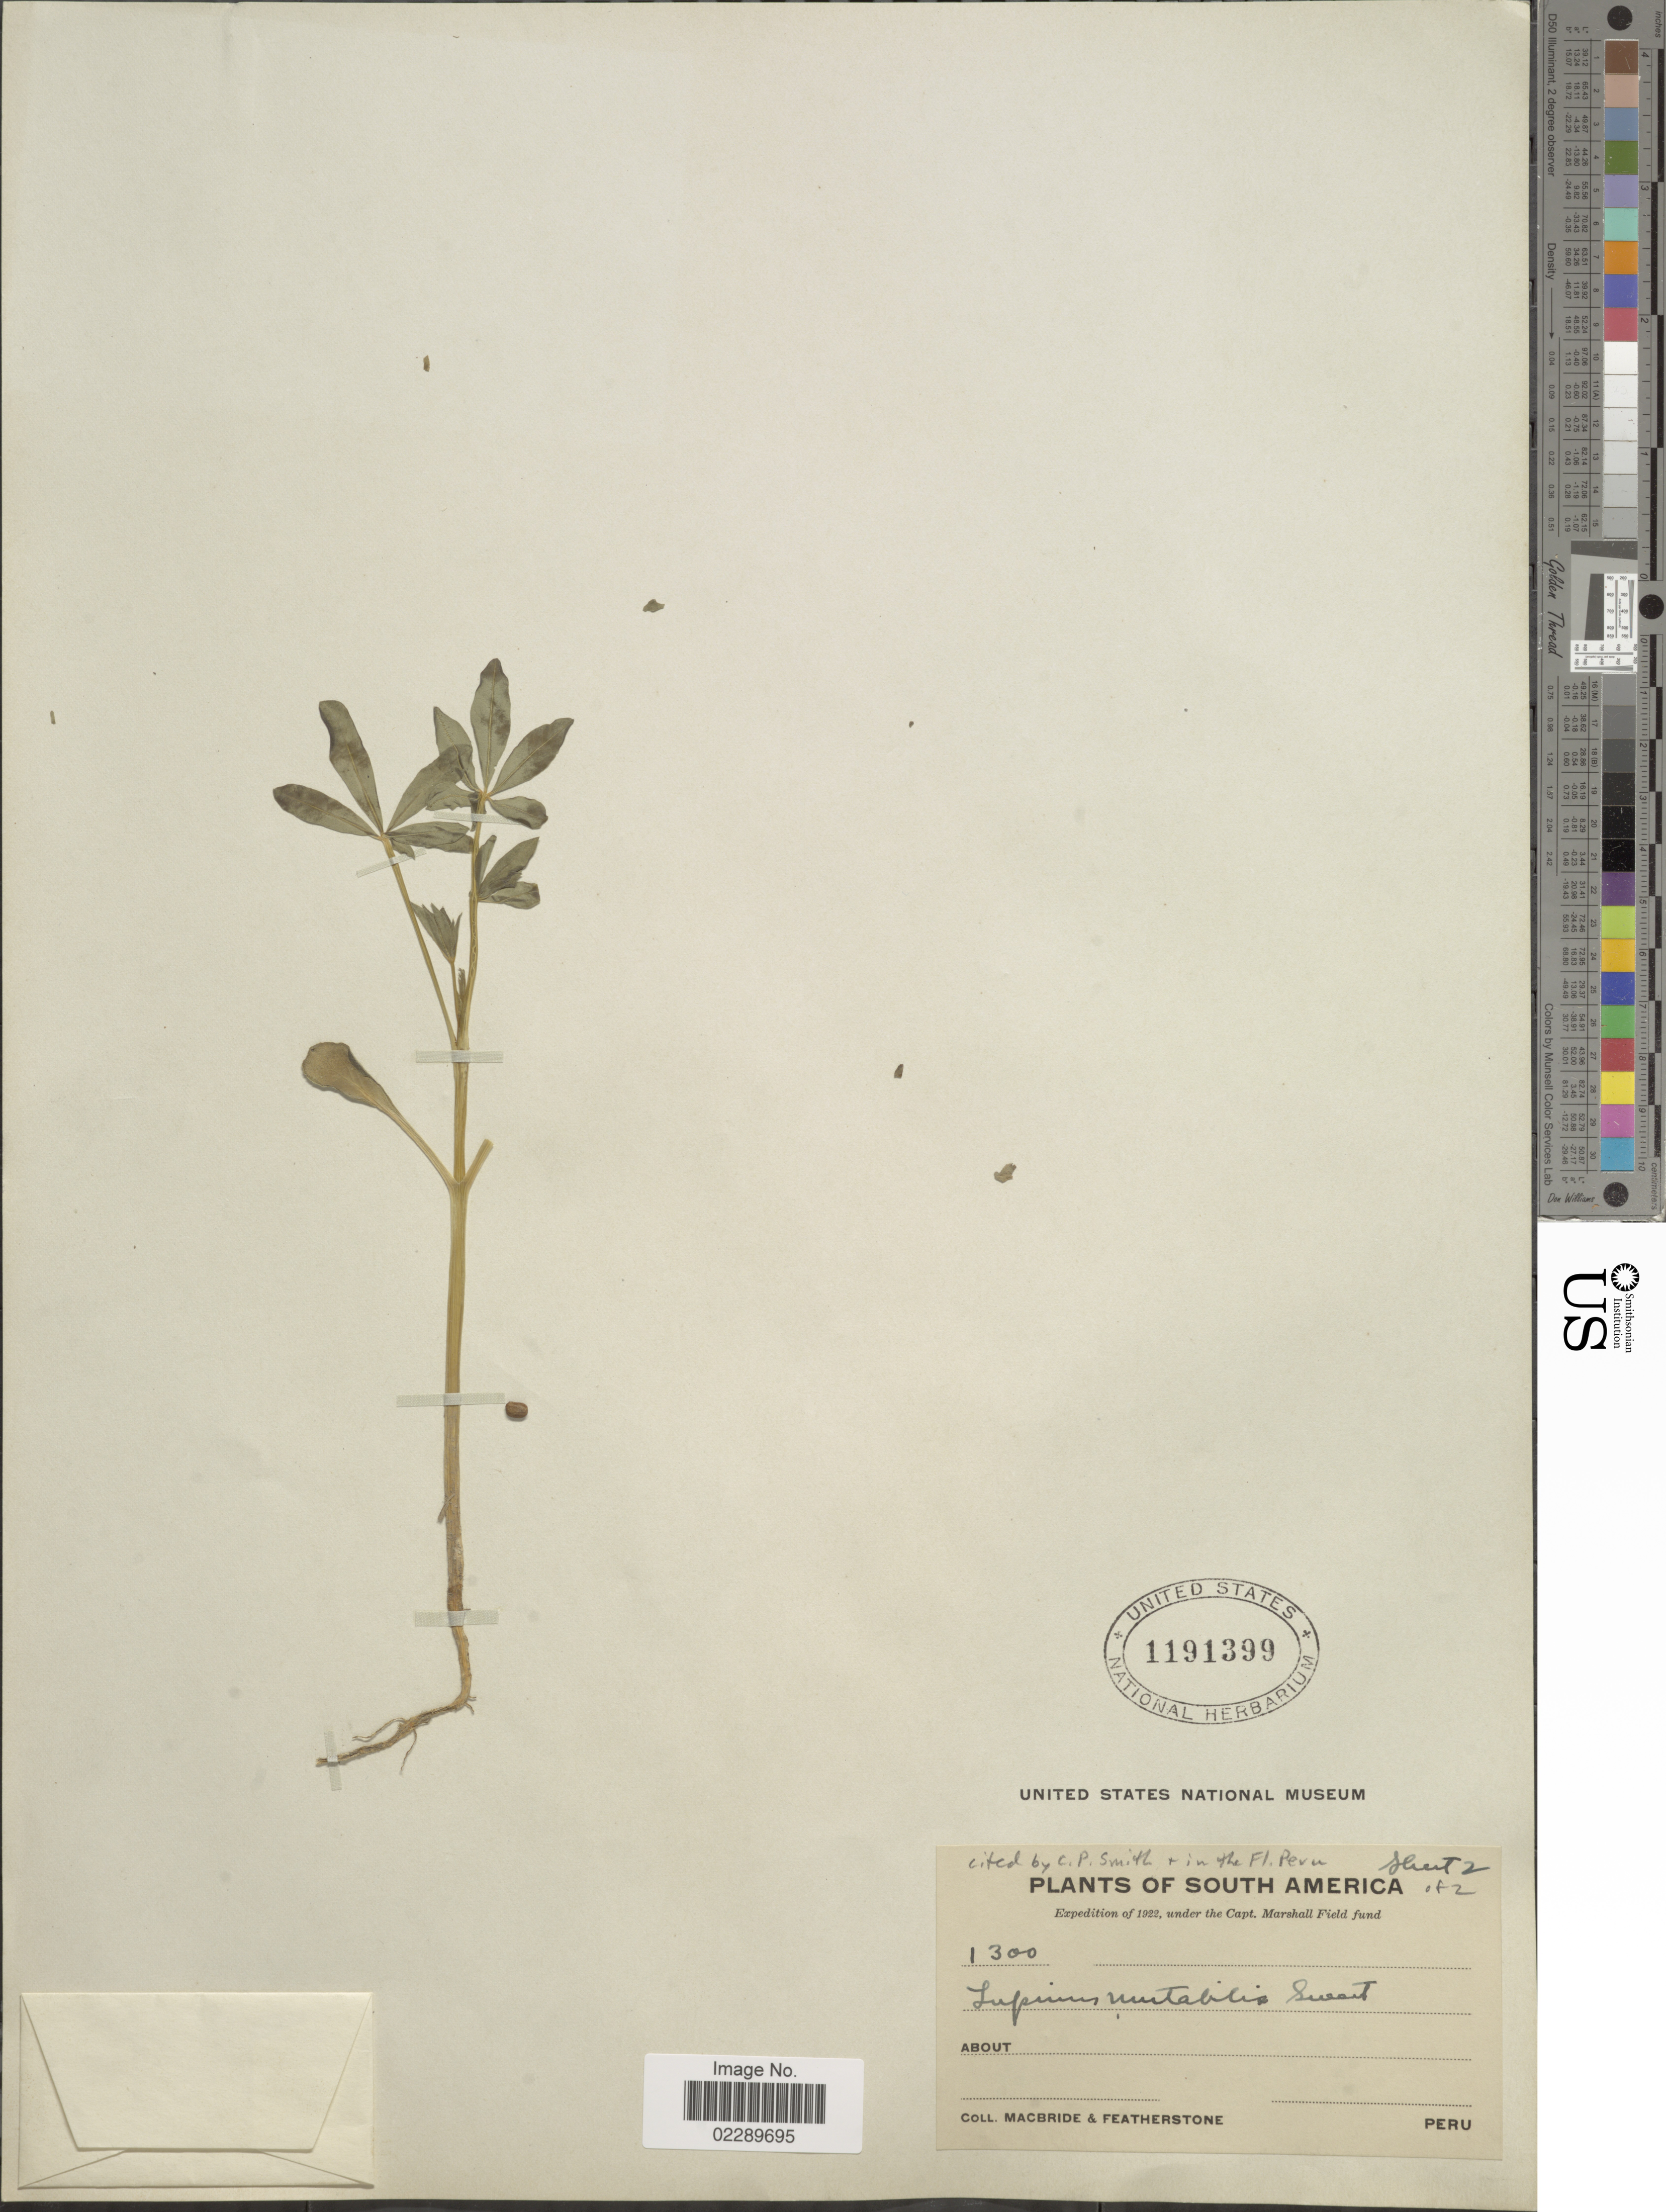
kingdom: Plantae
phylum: Tracheophyta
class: Magnoliopsida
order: Fabales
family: Fabaceae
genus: Lupinus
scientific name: Lupinus mutabilis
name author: Sweet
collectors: Macbride, -- & -. Featherstone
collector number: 1300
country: Peru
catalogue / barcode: US 1191399